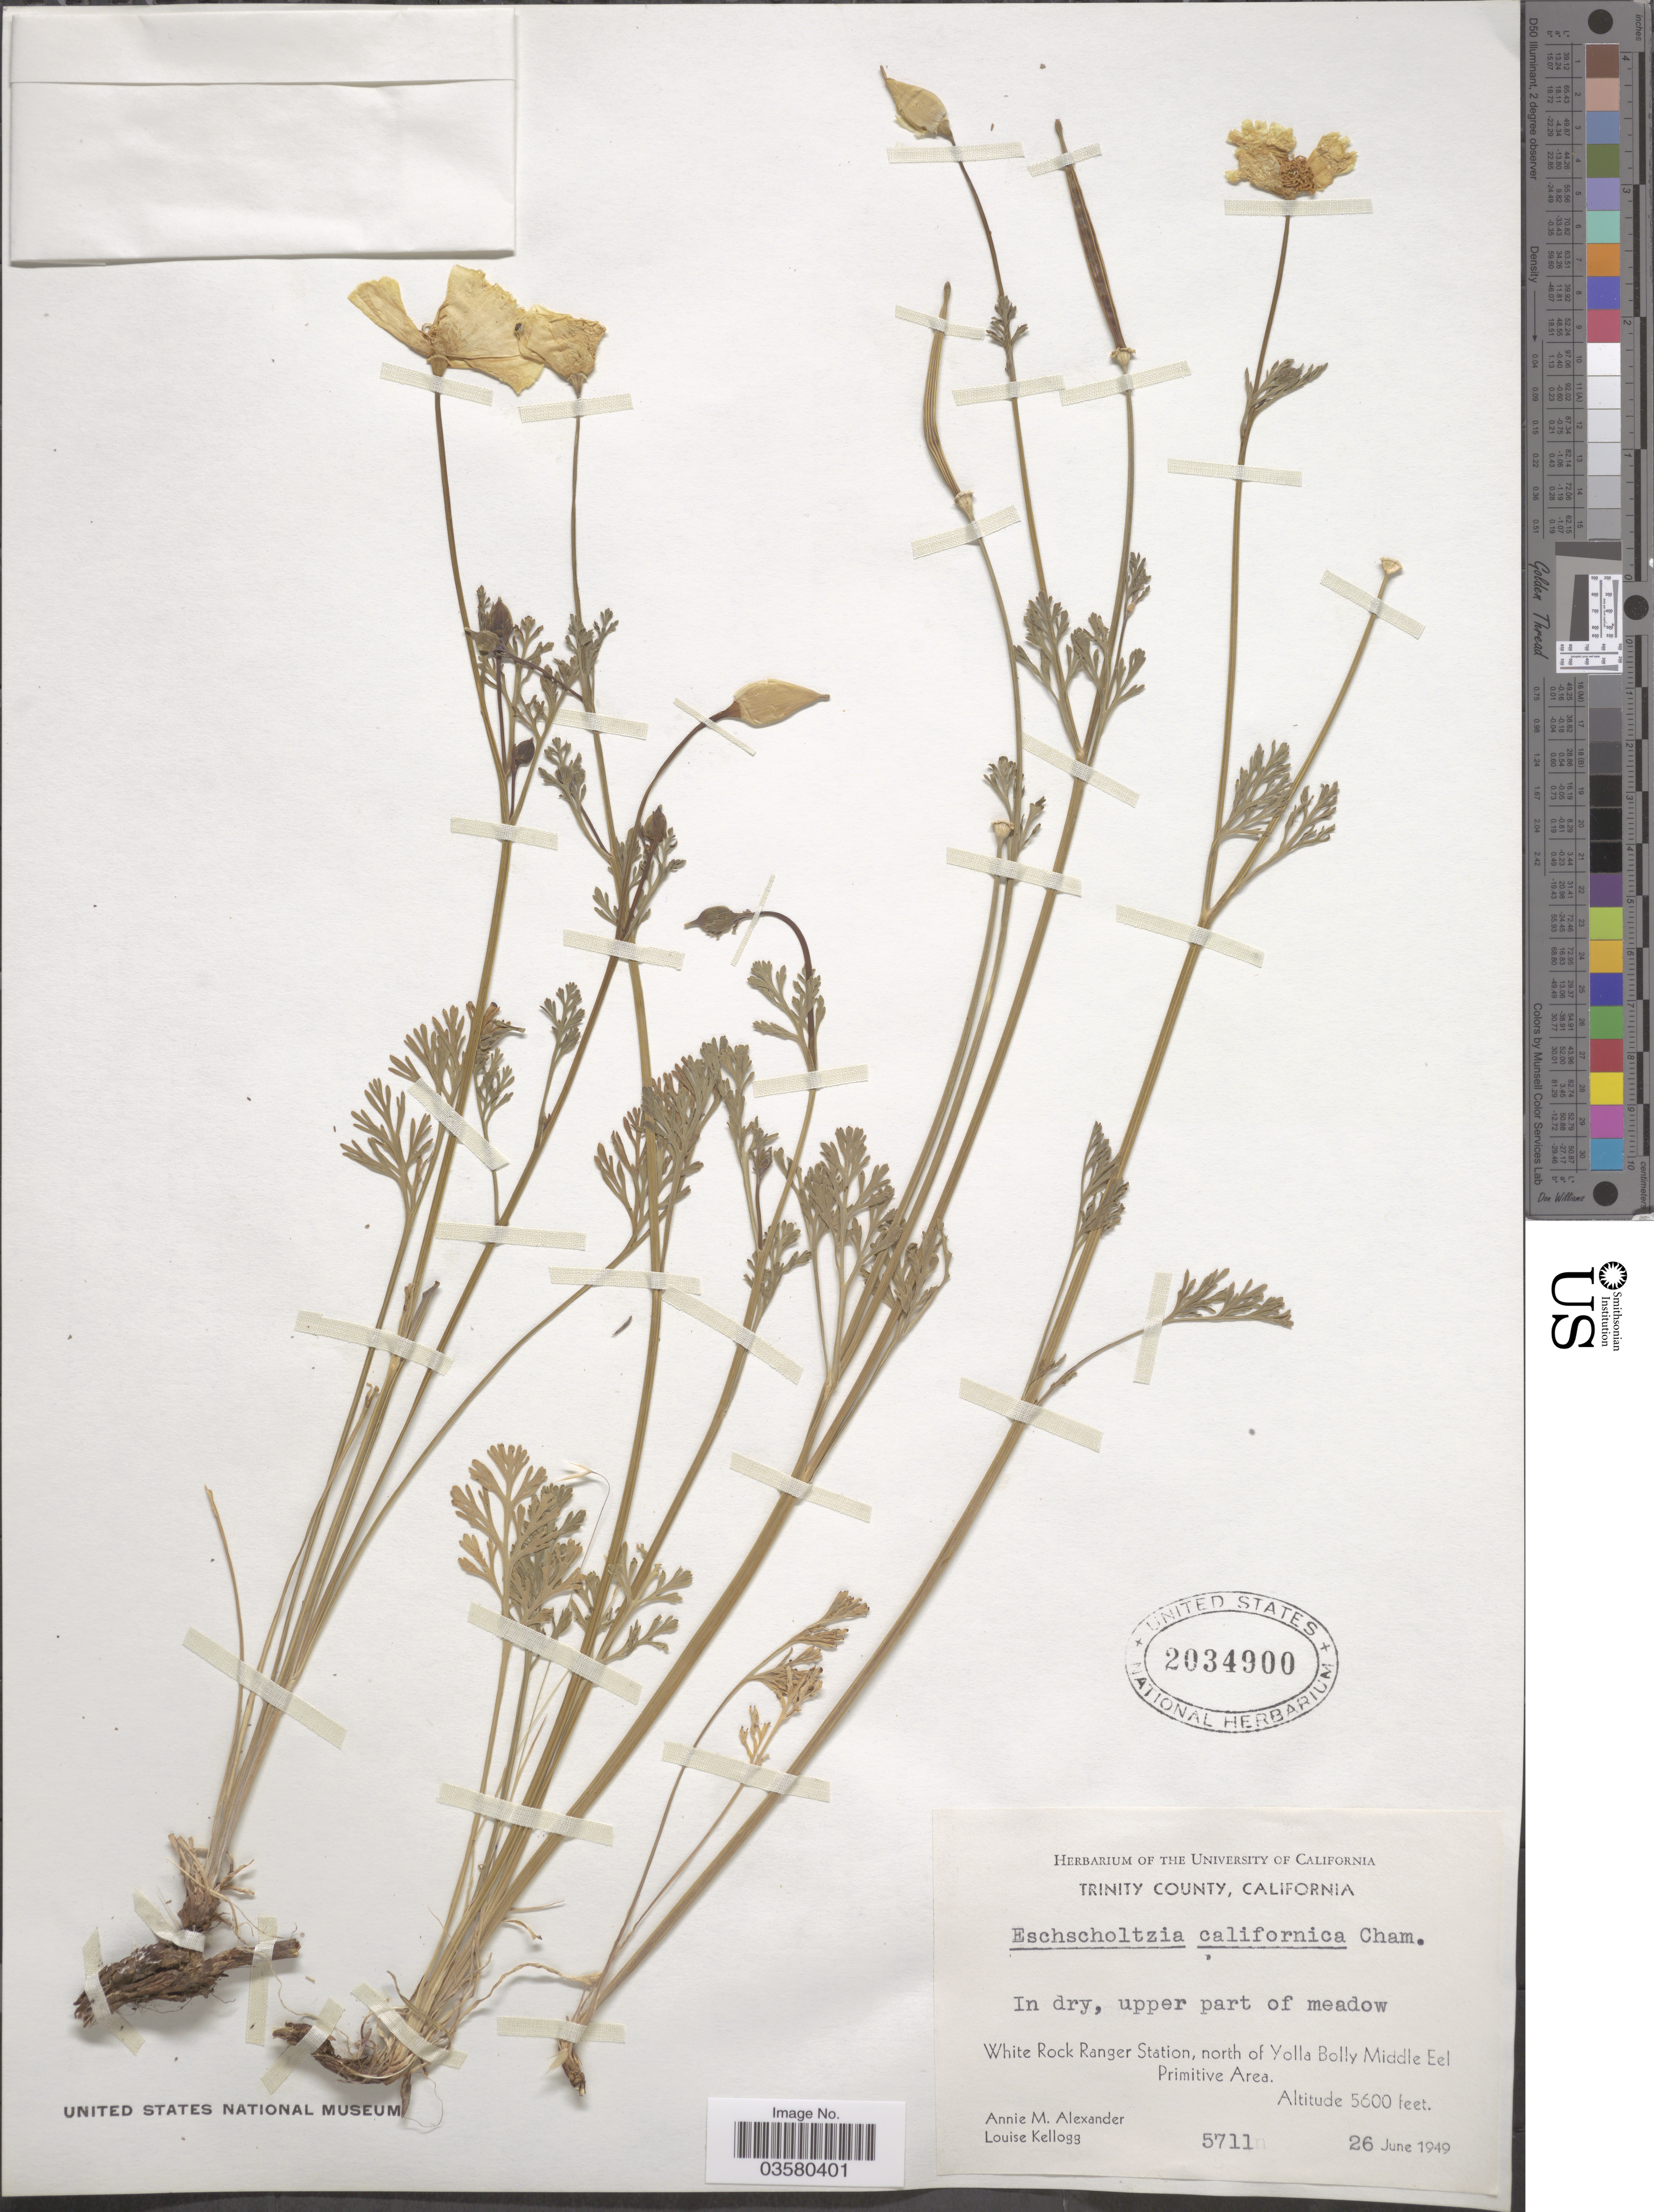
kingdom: Plantae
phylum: Tracheophyta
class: Magnoliopsida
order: Ranunculales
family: Papaveraceae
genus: Eschscholzia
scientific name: Eschscholzia californica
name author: Cham.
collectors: A. M. Alexander & L. Kellogg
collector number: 5711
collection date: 1949-06-26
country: United States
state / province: California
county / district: Trinity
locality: Trinity County. White Rock Ranger Station, north of Yolla Bolly Middle Eel. Primitive Area.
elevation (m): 1707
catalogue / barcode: US 2034900